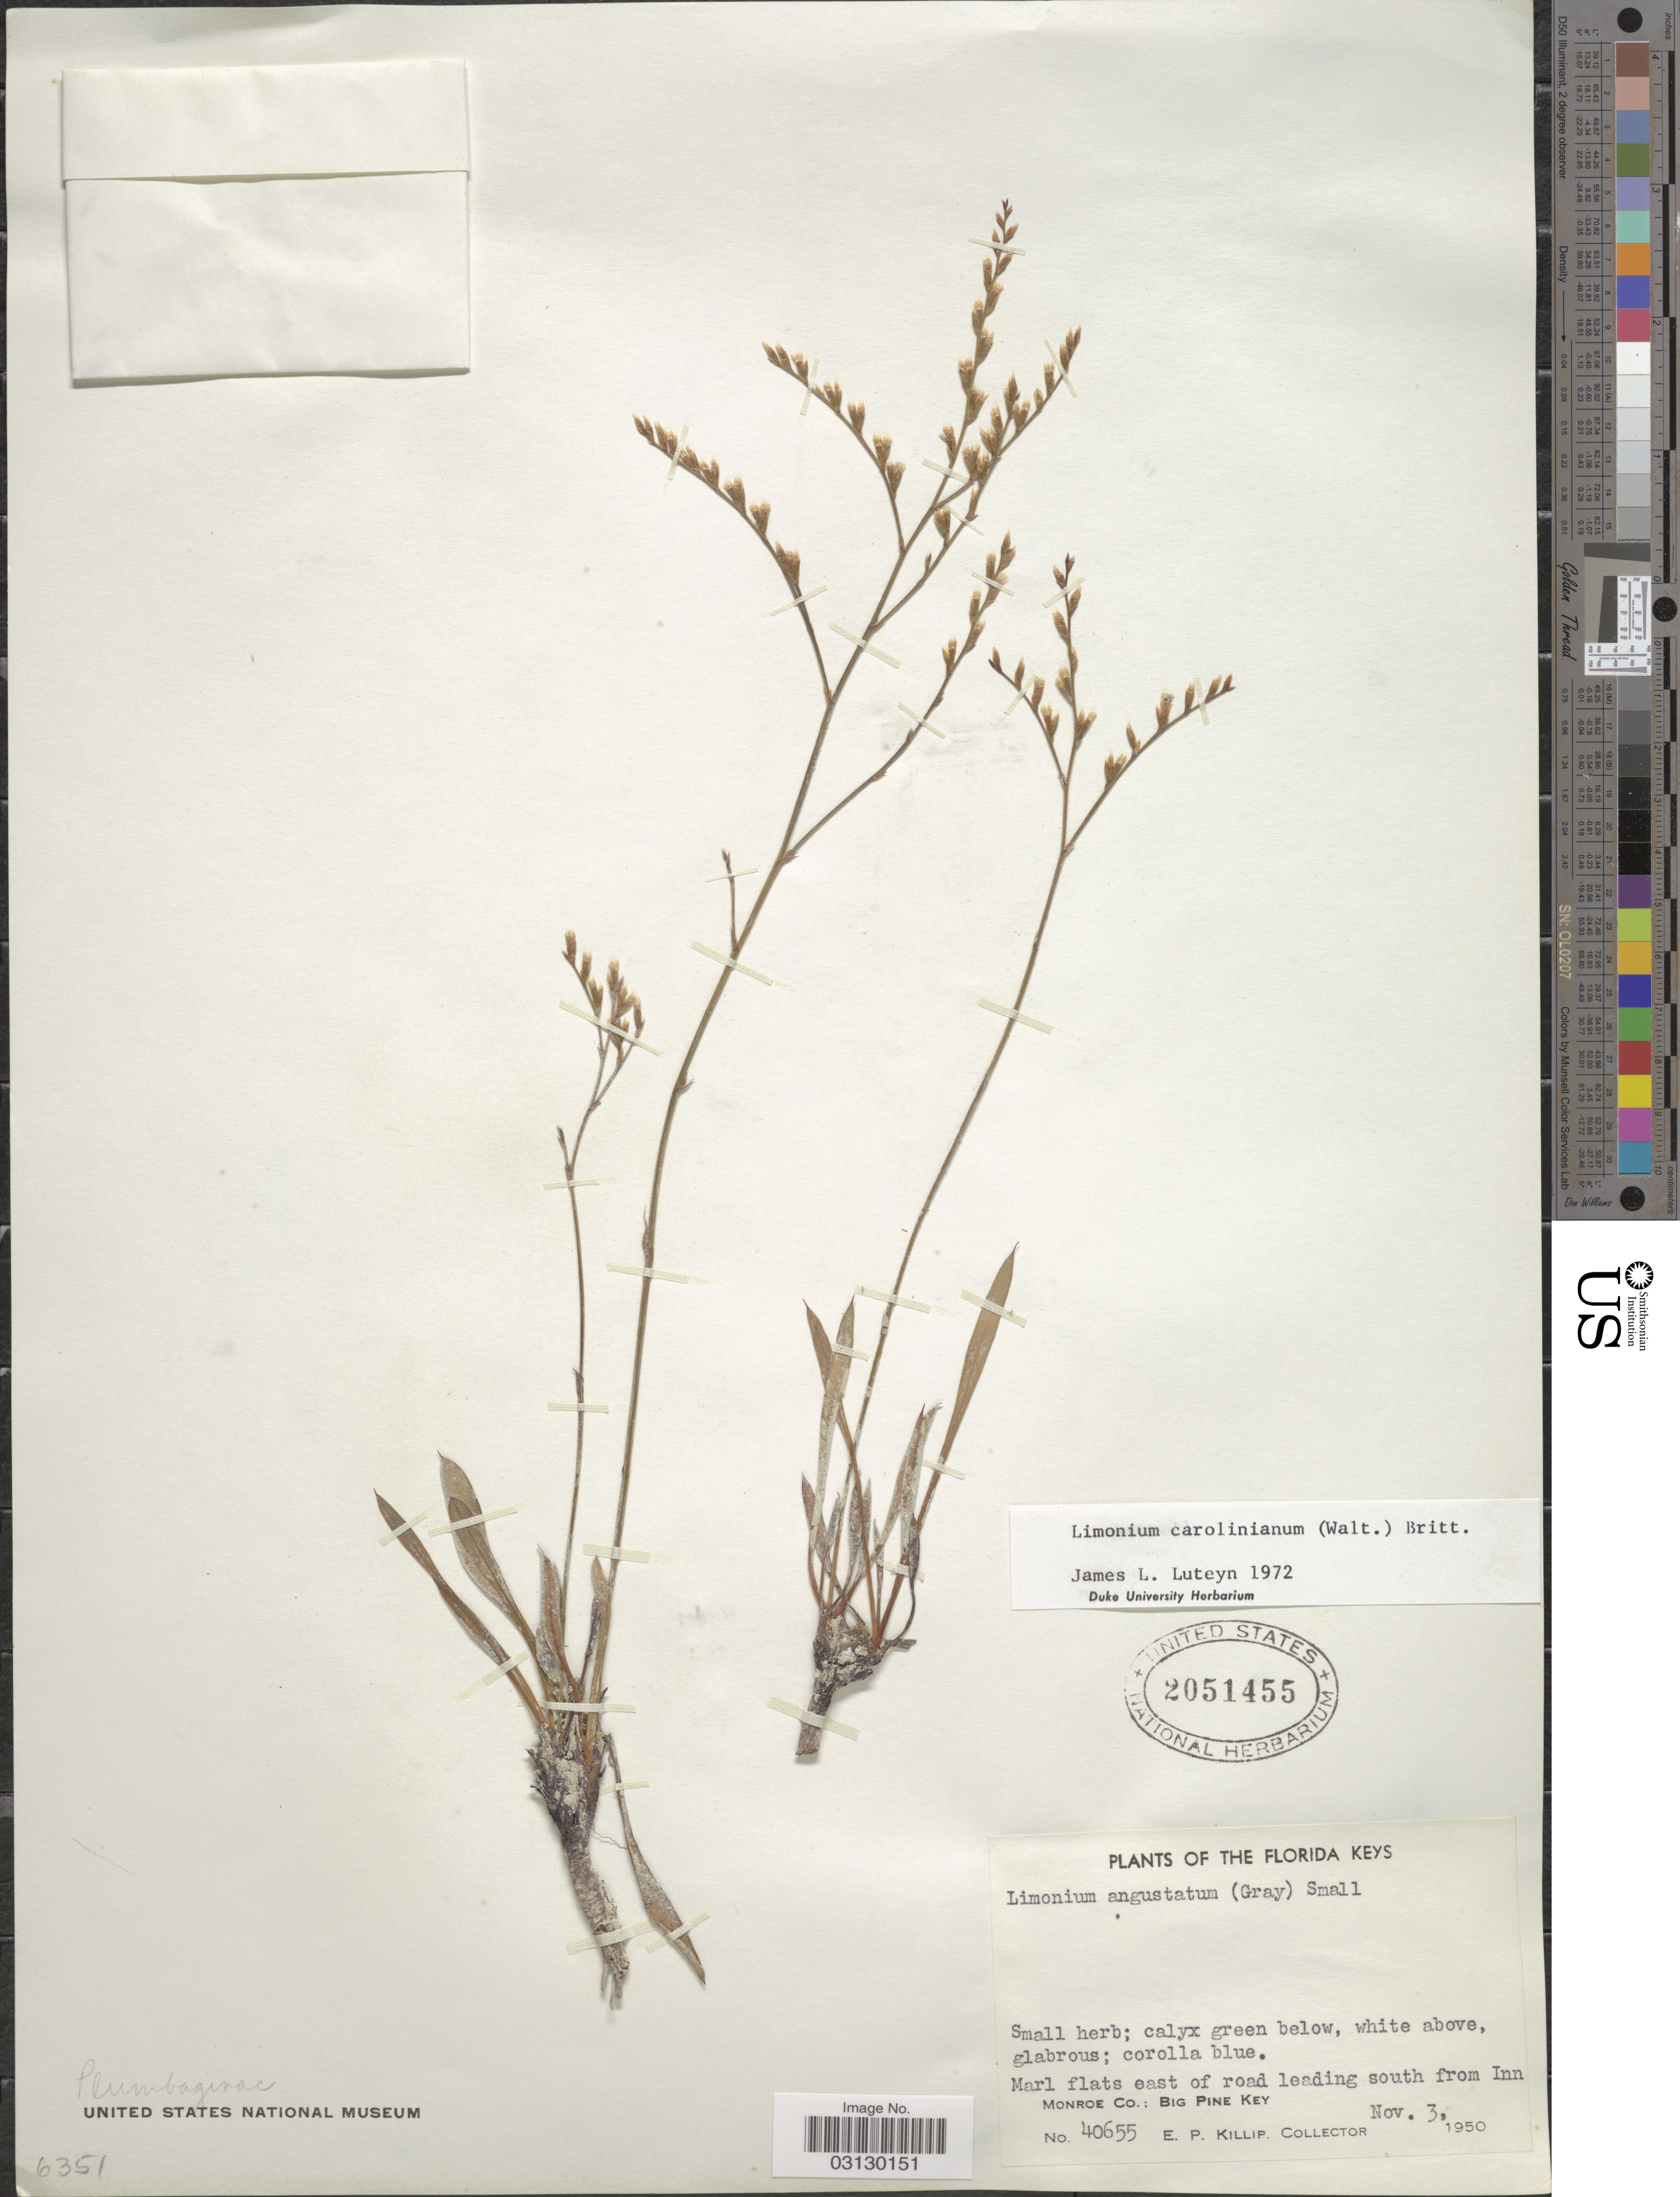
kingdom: Plantae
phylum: Tracheophyta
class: Magnoliopsida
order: Caryophyllales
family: Plumbaginaceae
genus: Limonium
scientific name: Limonium carolinianum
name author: (Walter) Britton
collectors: E. P. Killip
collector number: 40655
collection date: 1950-11-03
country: United States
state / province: Florida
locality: The Florida Keys. Marl flats east of road leading south from Inn. Monroe Co.: Big Pine Key.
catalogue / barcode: US 2051455